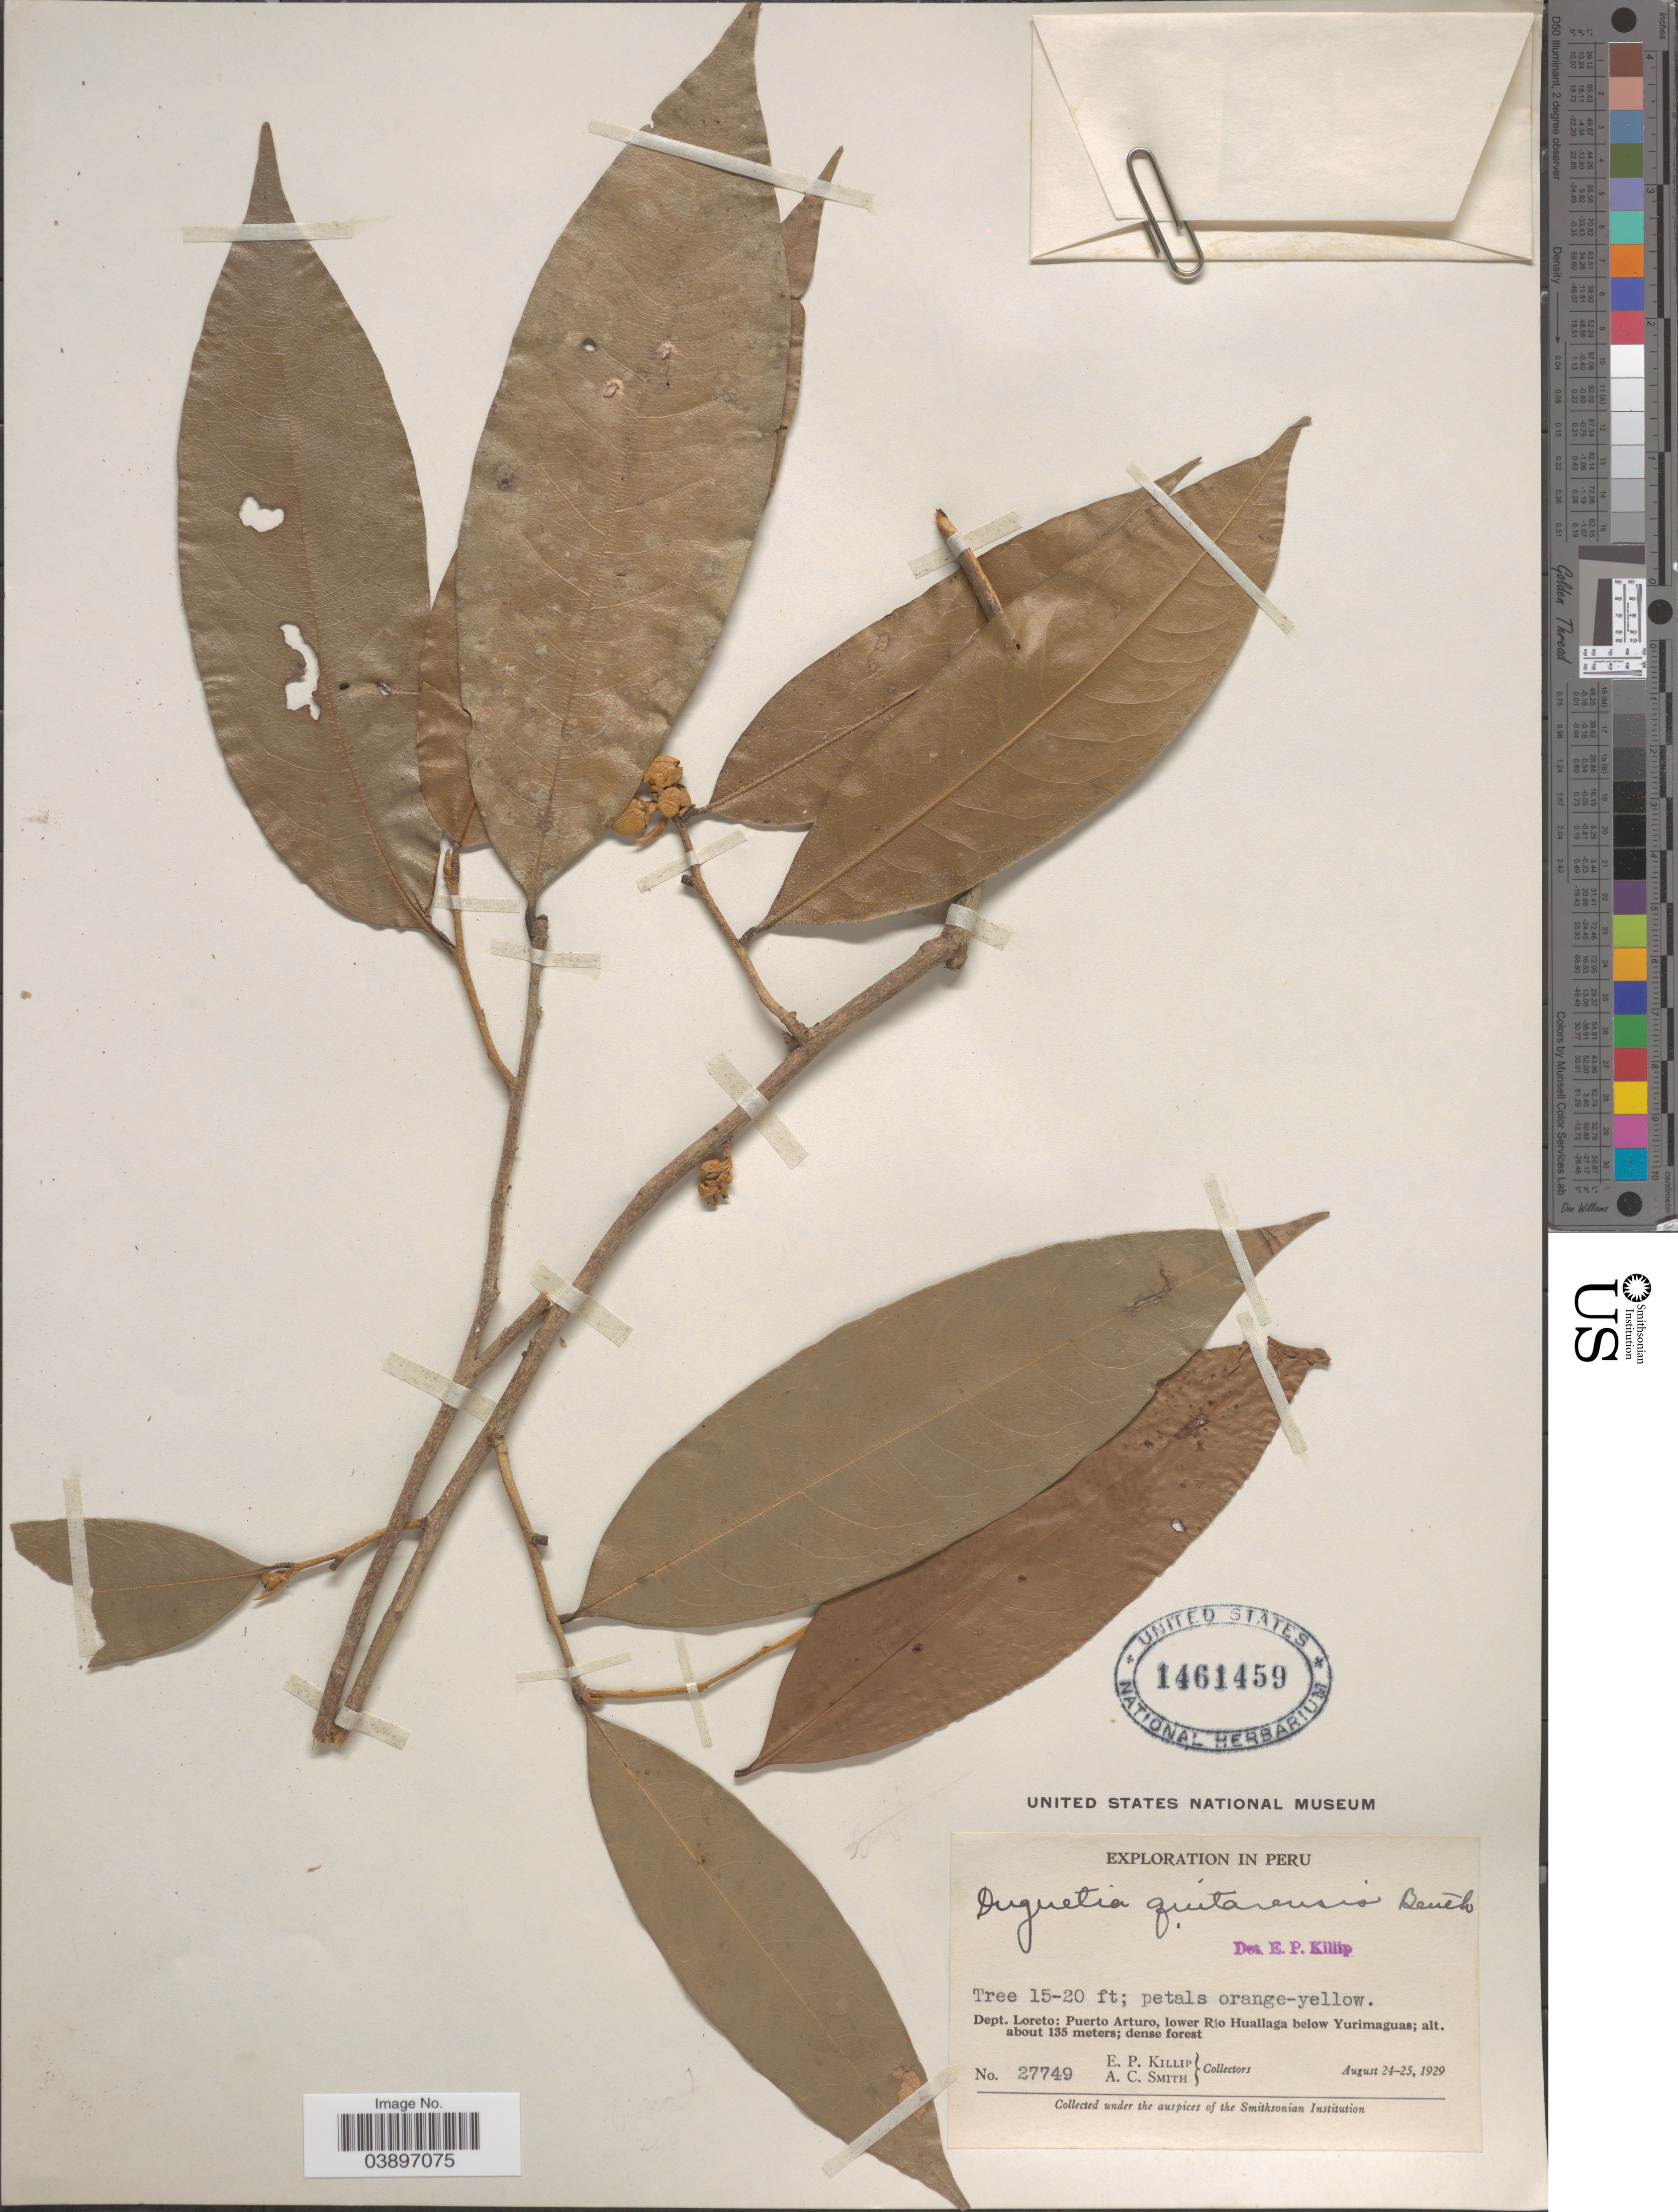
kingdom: Plantae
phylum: Tracheophyta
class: Magnoliopsida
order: Magnoliales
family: Annonaceae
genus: Duguetia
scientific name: Duguetia quitarensis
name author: Benth.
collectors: E. P. Killip & A. C. Smith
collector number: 27749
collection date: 1929-08-24/1929-08-25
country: Peru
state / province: Loreto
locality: Dept. Loreto: Puerto Arturo, lower Río Huallaga below Yurimaguas.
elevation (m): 135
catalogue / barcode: US 1461459